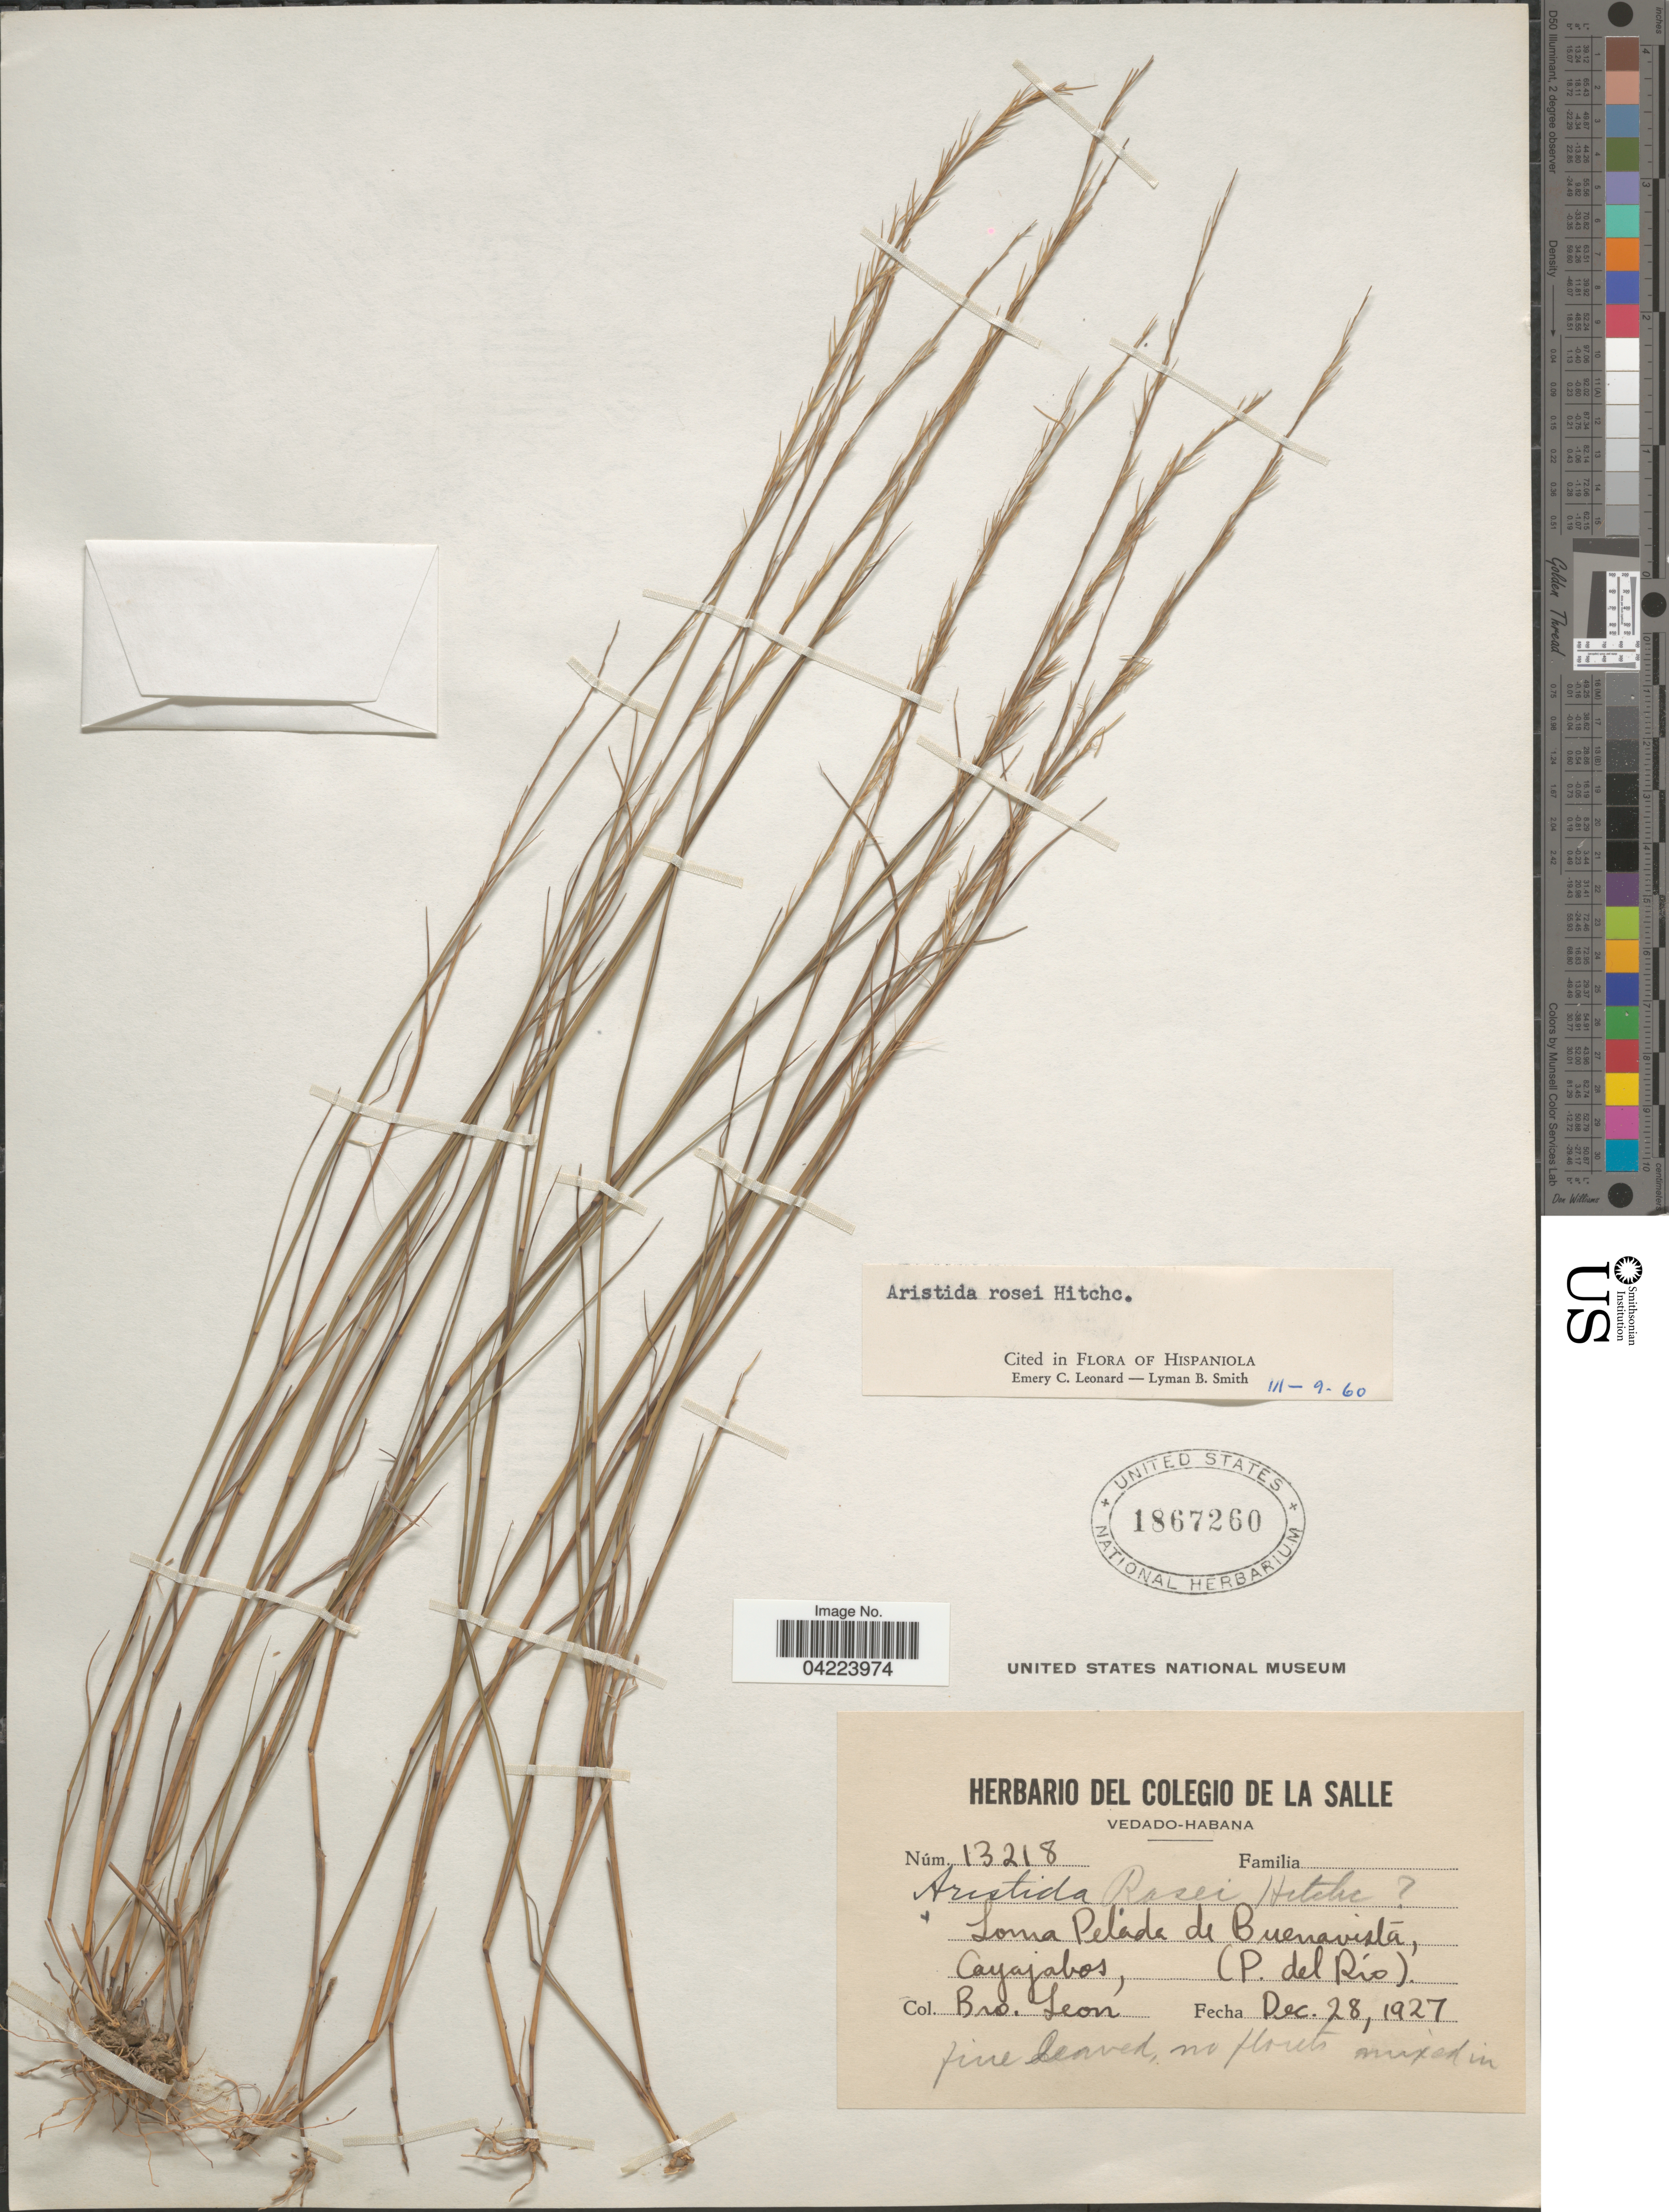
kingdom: Plantae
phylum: Tracheophyta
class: Liliopsida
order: Poales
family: Poaceae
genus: Aristida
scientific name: Aristida rosei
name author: Hitchc.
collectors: Bro. León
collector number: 13218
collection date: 1927-12-28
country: Solomon Islands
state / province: Solomon Islands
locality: Loma Peláda de Buenavista Cayajabos, (P. del Río).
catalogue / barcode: US 1867260